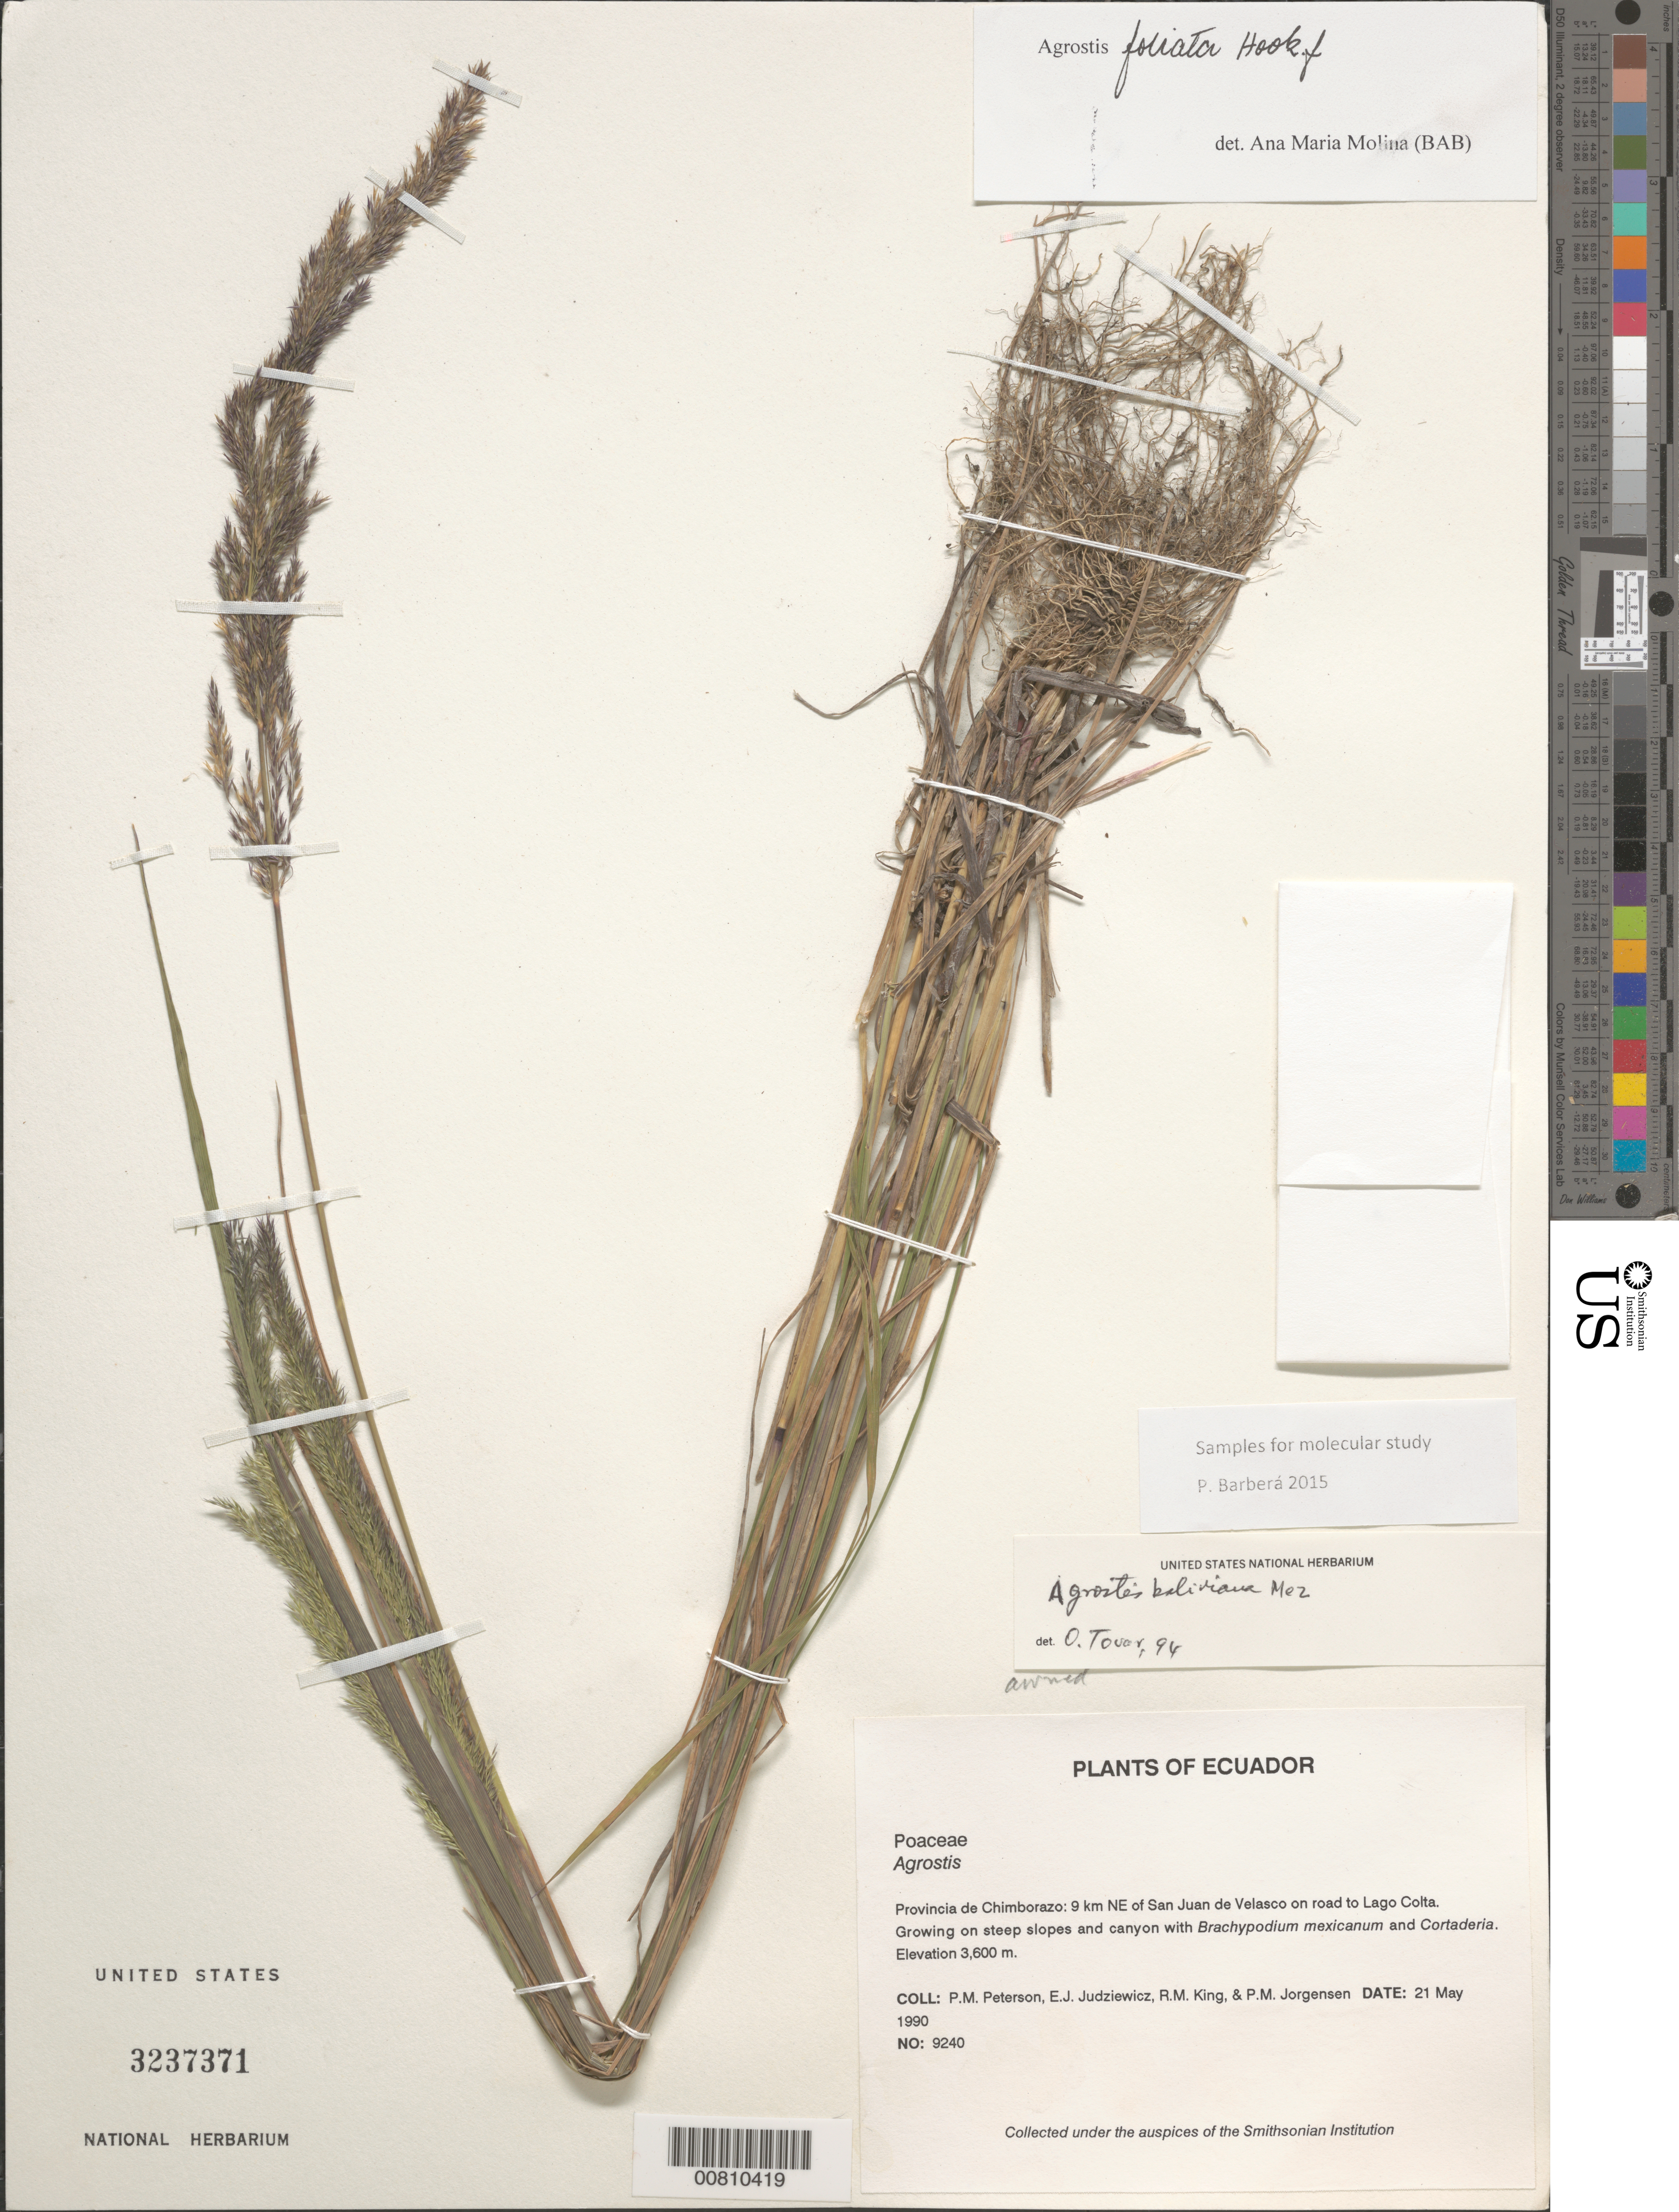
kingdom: Plantae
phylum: Tracheophyta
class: Liliopsida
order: Poales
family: Poaceae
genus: Festuca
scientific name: Festuca sp.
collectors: P. M. Peterson, E. J. Judziewicz, R. M. King & P. M. Jørgensen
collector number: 09204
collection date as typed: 20 May 1990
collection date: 1990-05-20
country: Ecuador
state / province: Chimborazo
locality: from campsite above Río Alao (8.5 km E of Guardiana Alao by rd), NNE to pass (via old rte to Huamboya).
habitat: Elevation 3,350-3550 m.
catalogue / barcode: US 3237388